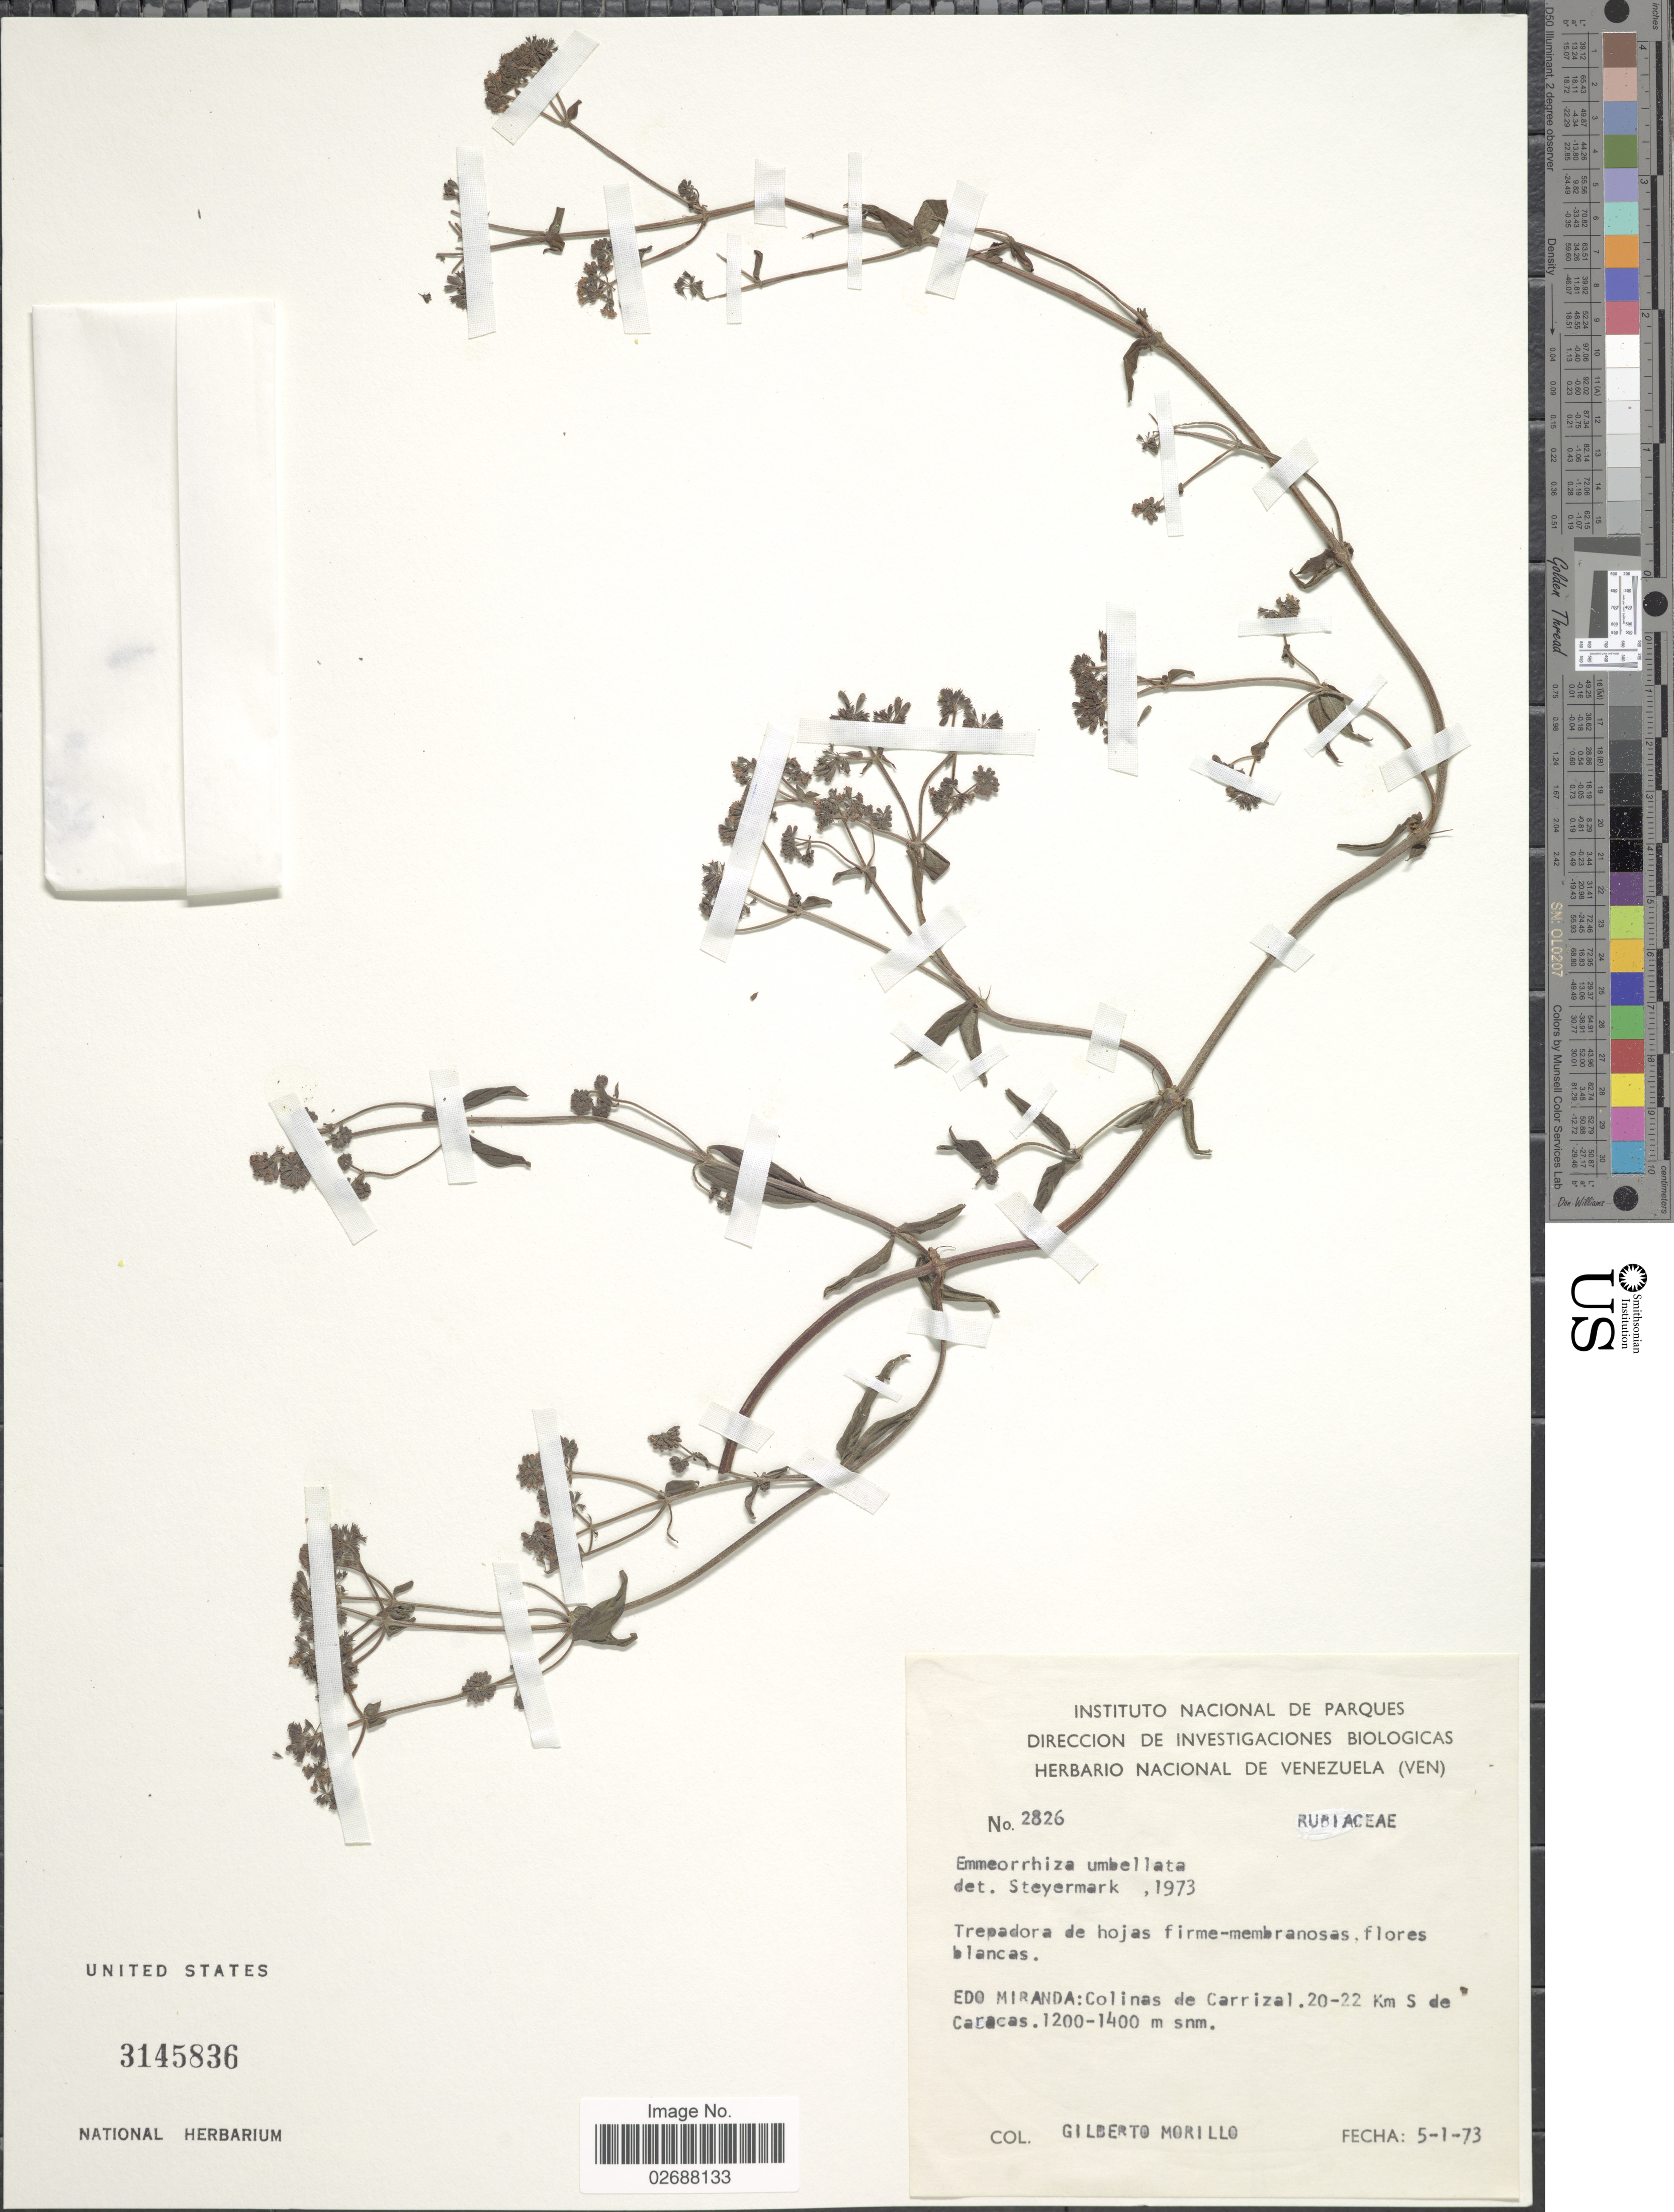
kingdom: Plantae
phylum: Tracheophyta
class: Magnoliopsida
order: Gentianales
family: Rubiaceae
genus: Emmeorhiza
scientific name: Emmeorhiza umbellata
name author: (Spreng.) K. Schum.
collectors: G. N. Morillo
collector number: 2826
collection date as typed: Transcribed d/m/y: 5/1/73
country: Venezuela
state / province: Miranda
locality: Collinas de Carrizal. 20-22 km S de Caracas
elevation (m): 1200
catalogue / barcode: US 3145836